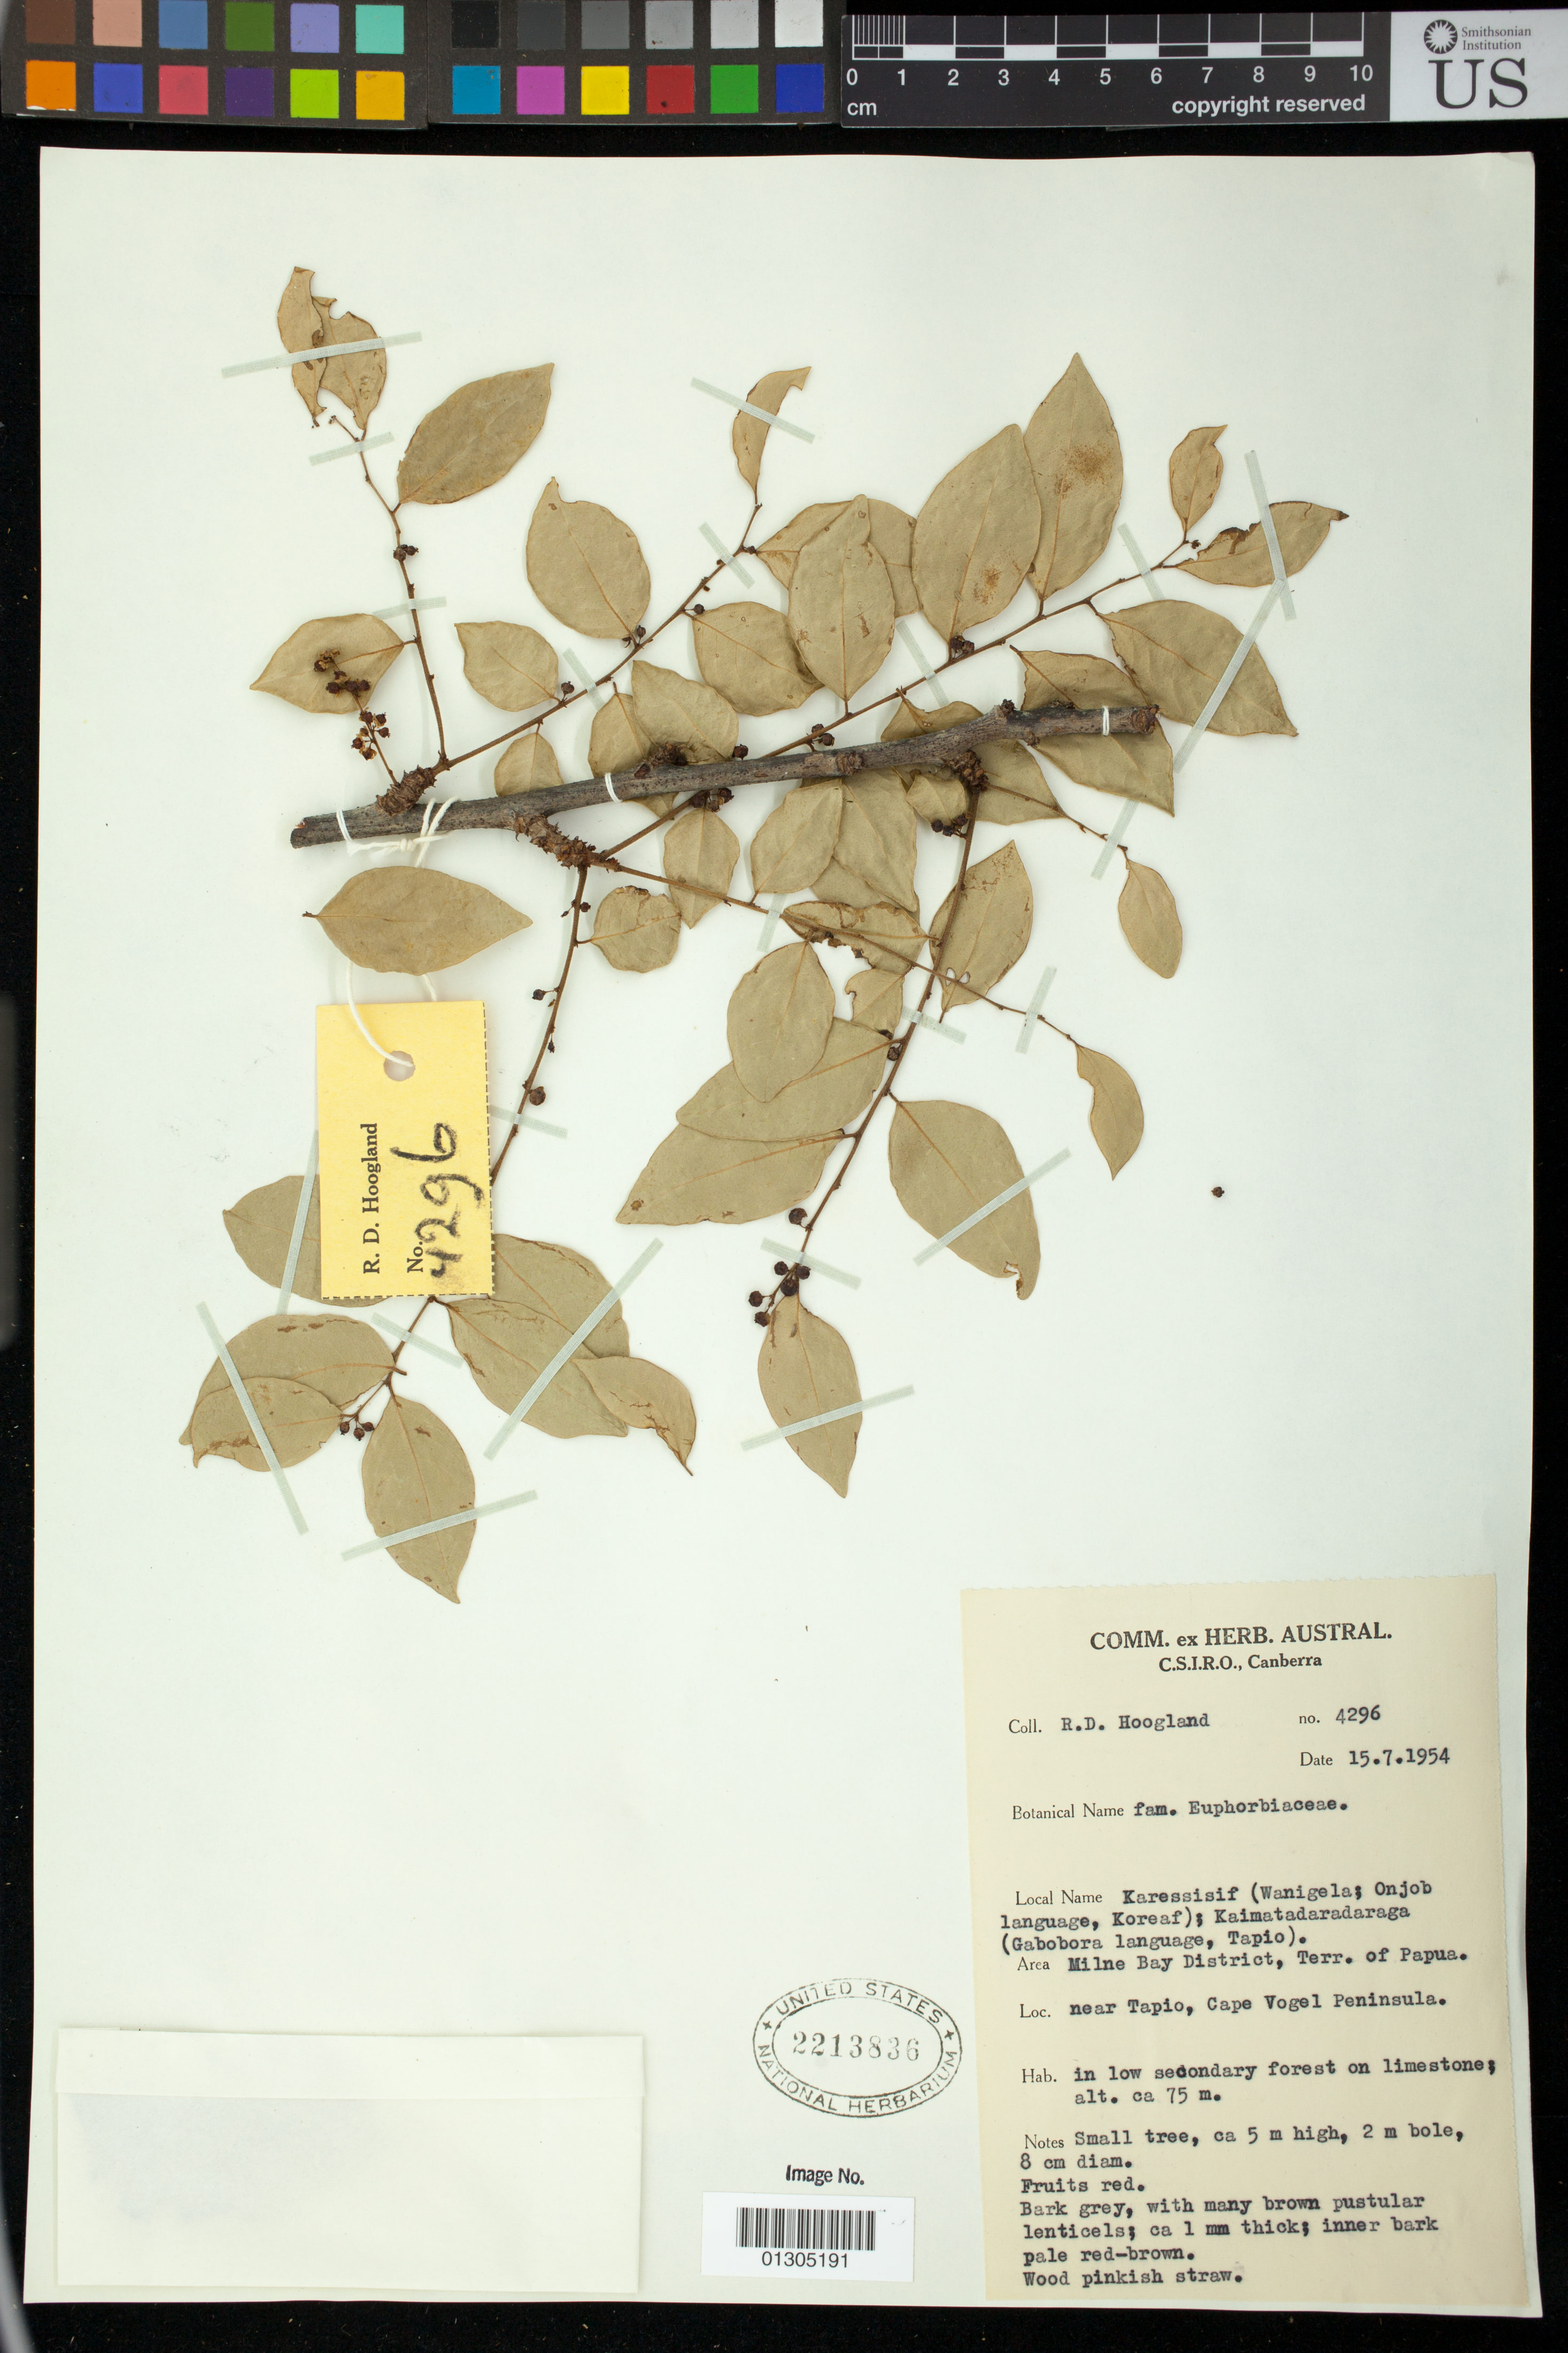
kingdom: Plantae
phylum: Tracheophyta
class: Magnoliopsida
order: Malpighiales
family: Euphorbiaceae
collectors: R. D. Hoogland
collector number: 4296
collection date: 1954-07-15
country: Papua New Guinea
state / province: Milne Bay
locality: near Tapio, Cape Vogel Peninsula.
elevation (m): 75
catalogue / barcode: US 2213836